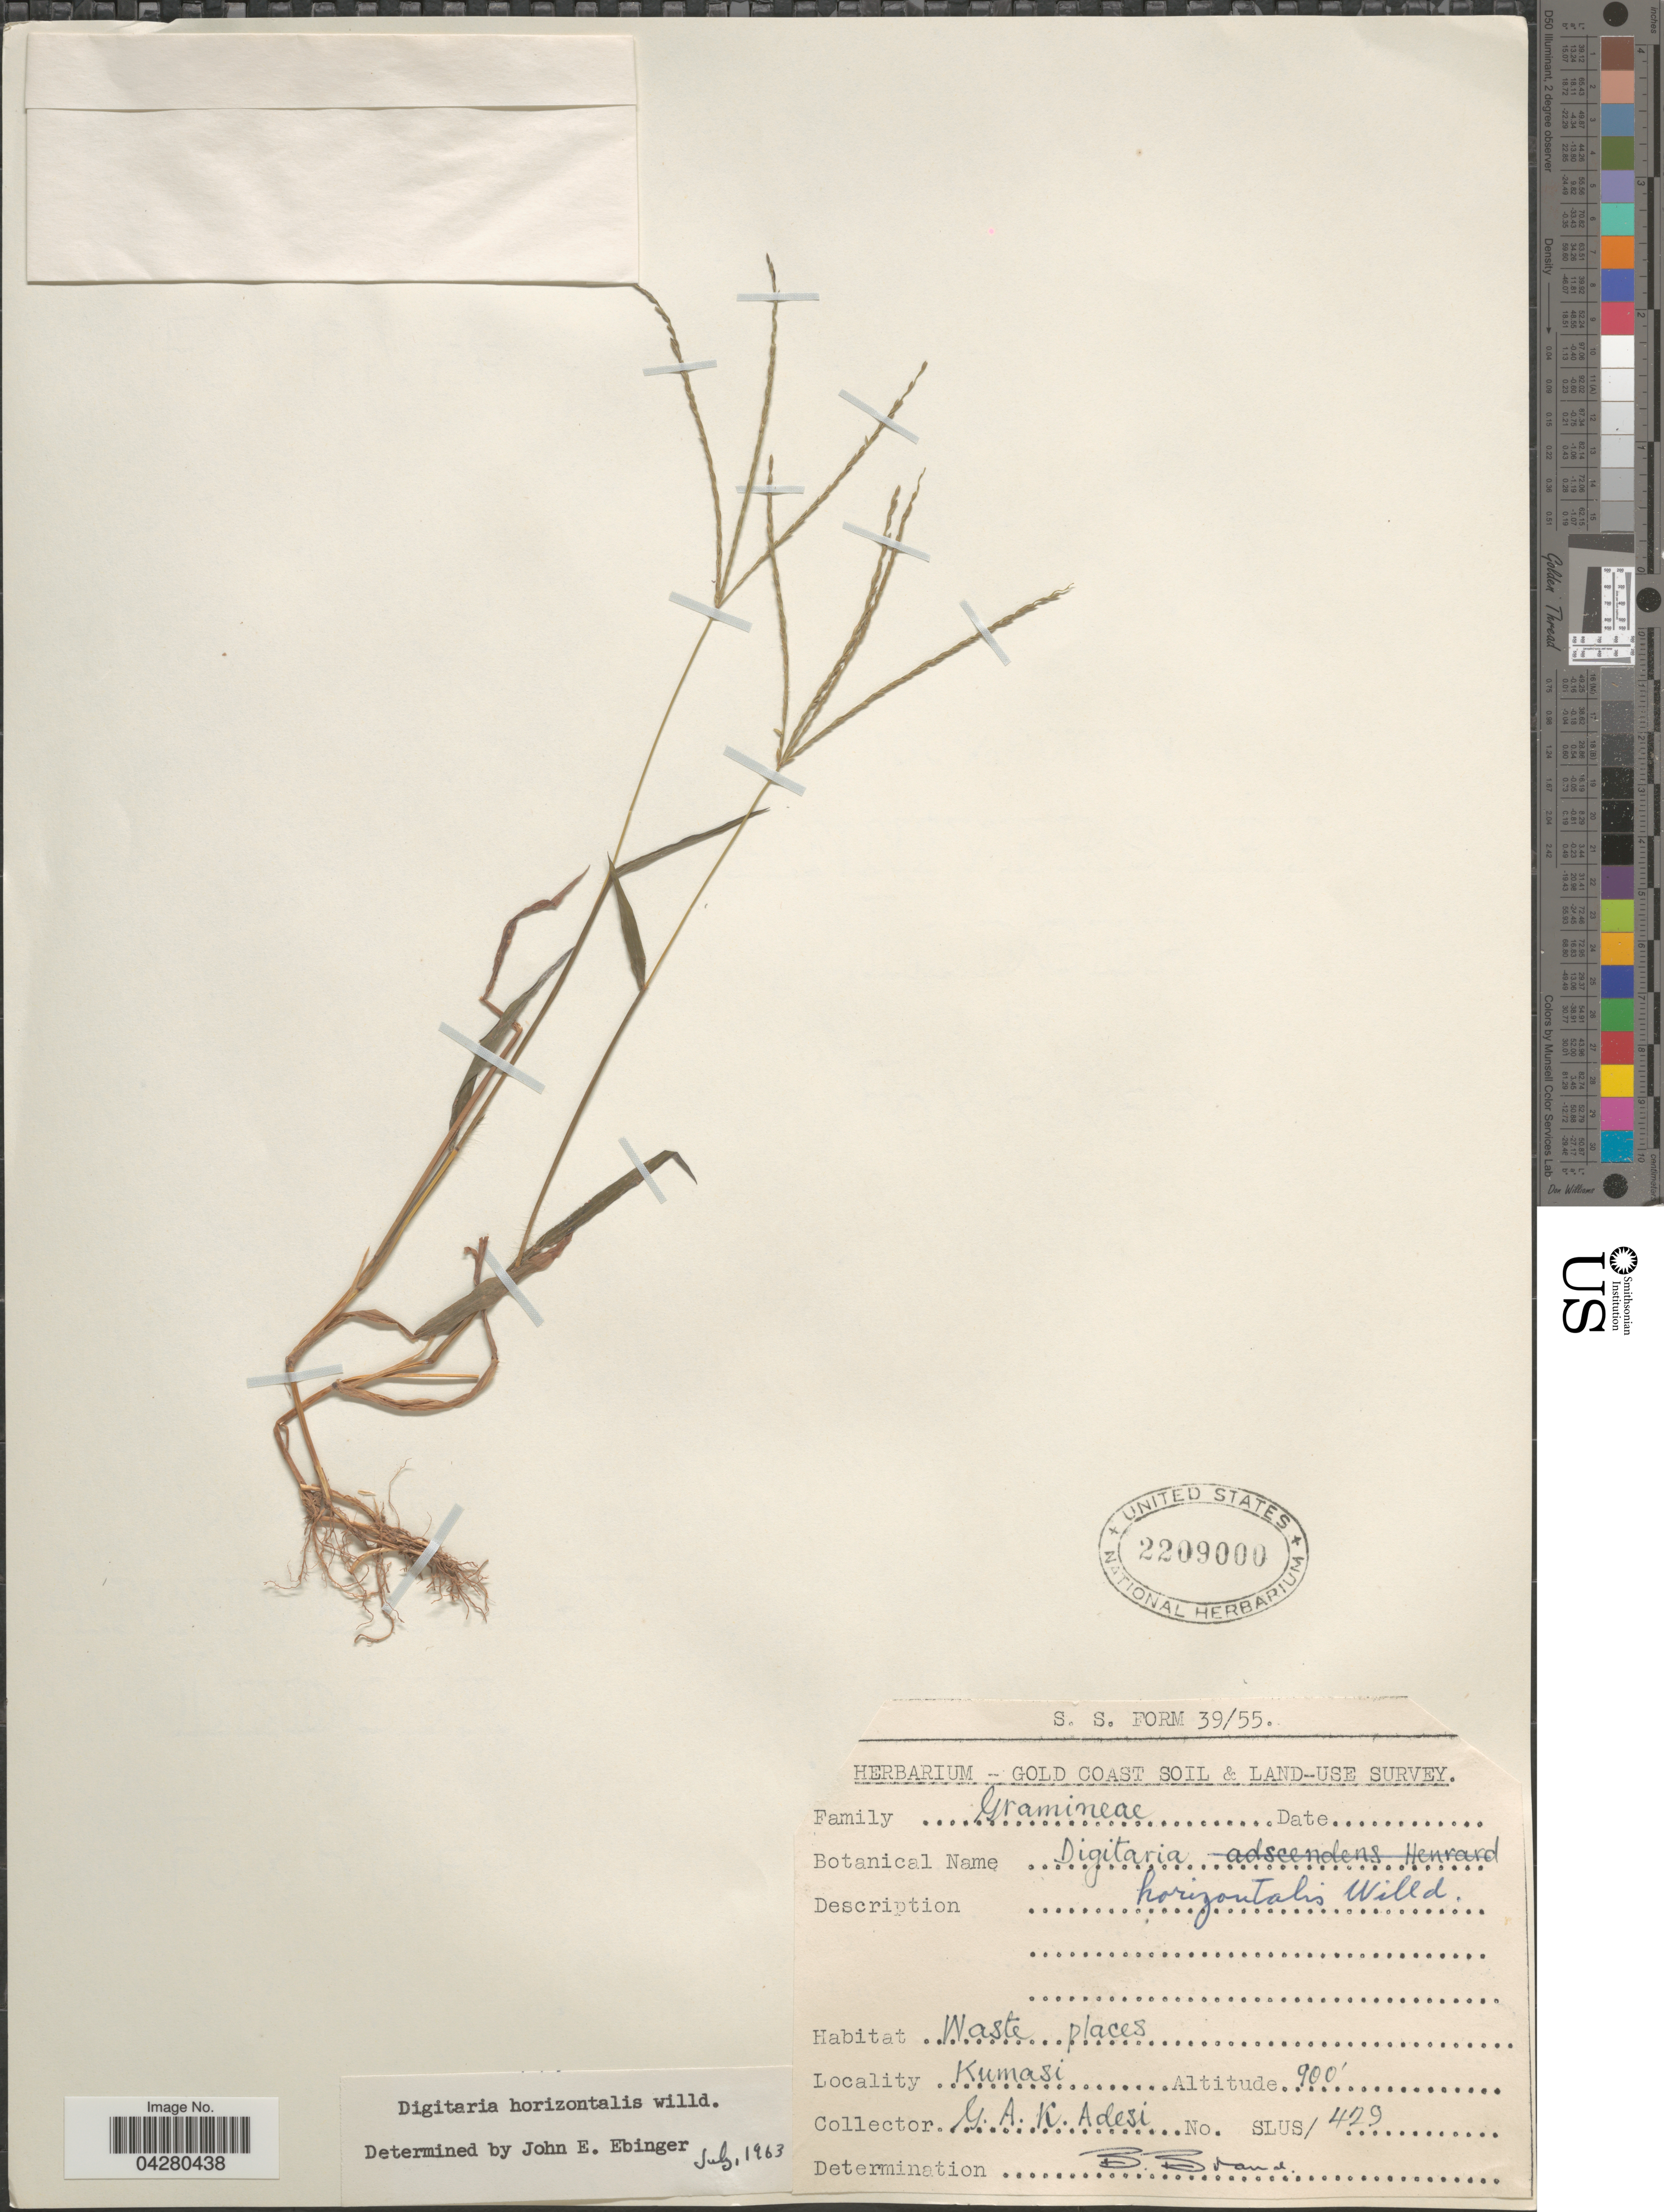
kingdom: Plantae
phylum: Tracheophyta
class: Liliopsida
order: Poales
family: Poaceae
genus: Digitaria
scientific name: Digitaria horizontalis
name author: Willd.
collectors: G. A. K. Adesi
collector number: SLUS/429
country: Ghana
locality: Gold Coast Soil & Land-Use Survey. Kumasi.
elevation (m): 274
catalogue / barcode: US 2209000